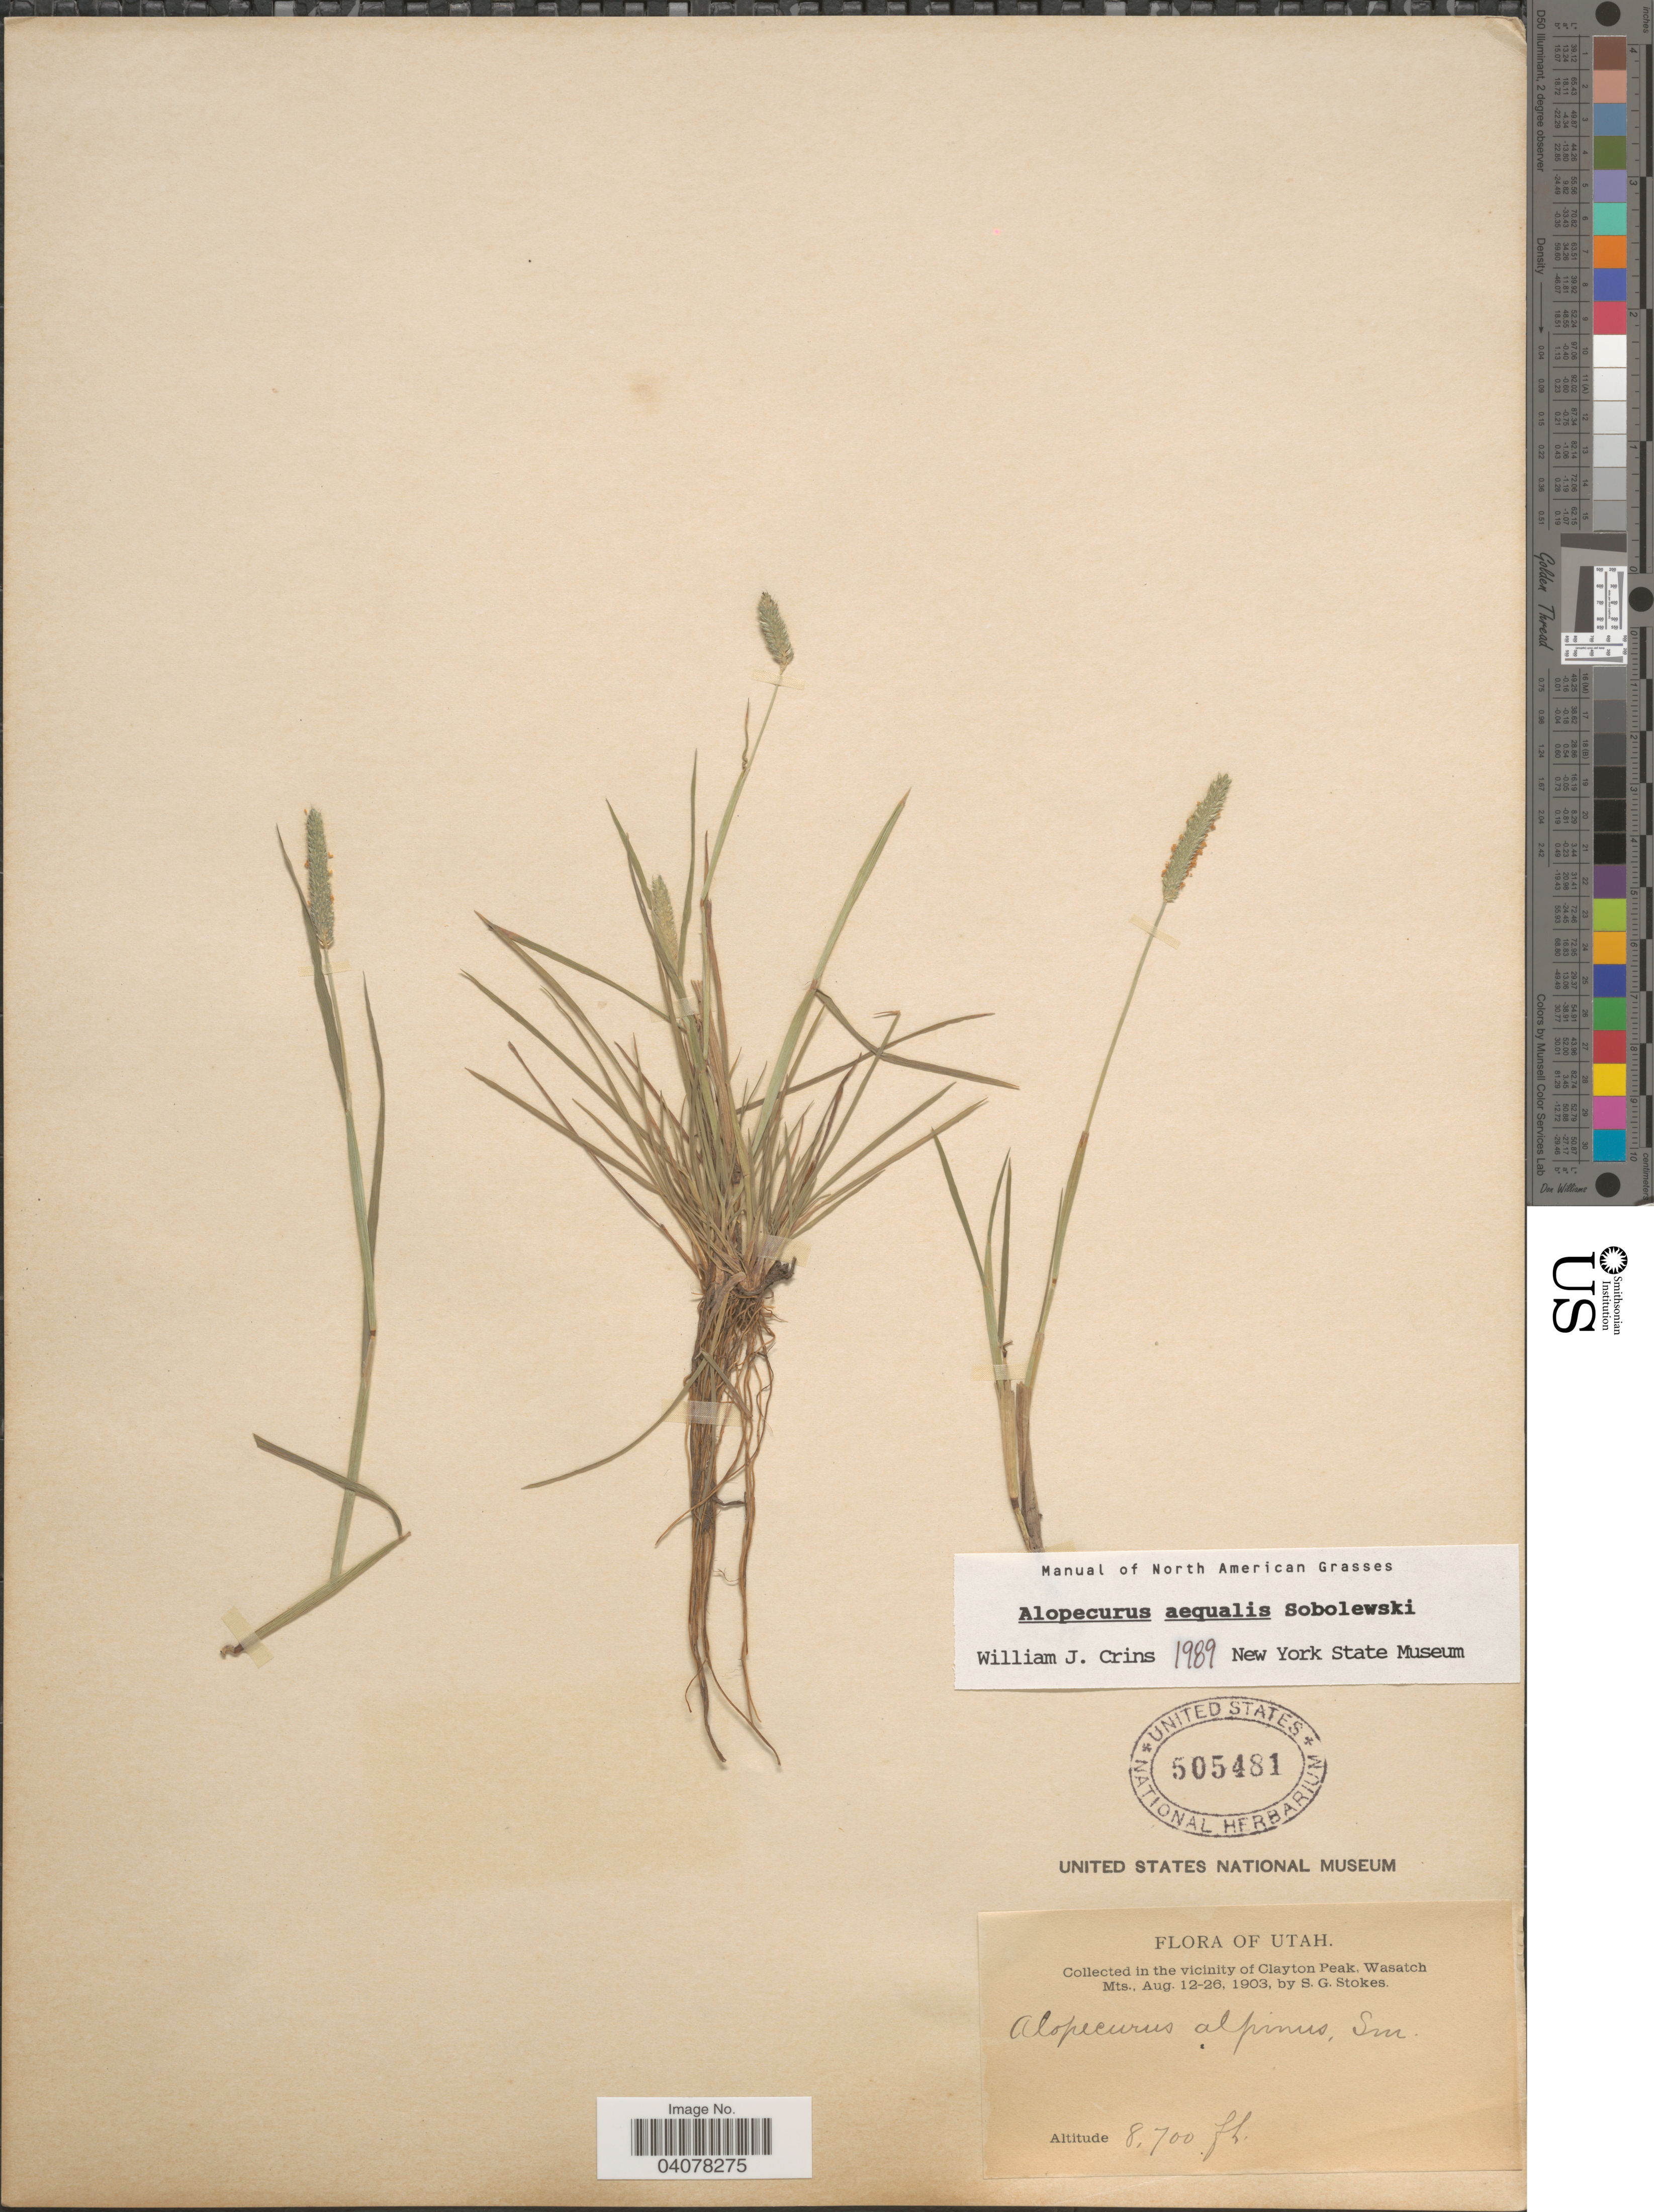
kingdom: Plantae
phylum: Tracheophyta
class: Liliopsida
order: Poales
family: Poaceae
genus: Alopecurus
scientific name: Alopecurus aequalis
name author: Sobol.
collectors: S. G. Stokes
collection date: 1903-08-12/1903-08-26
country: United States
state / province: Utah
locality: In the vicinity of Clayton Peak, Wasatch Mts.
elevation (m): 2652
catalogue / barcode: US 505481